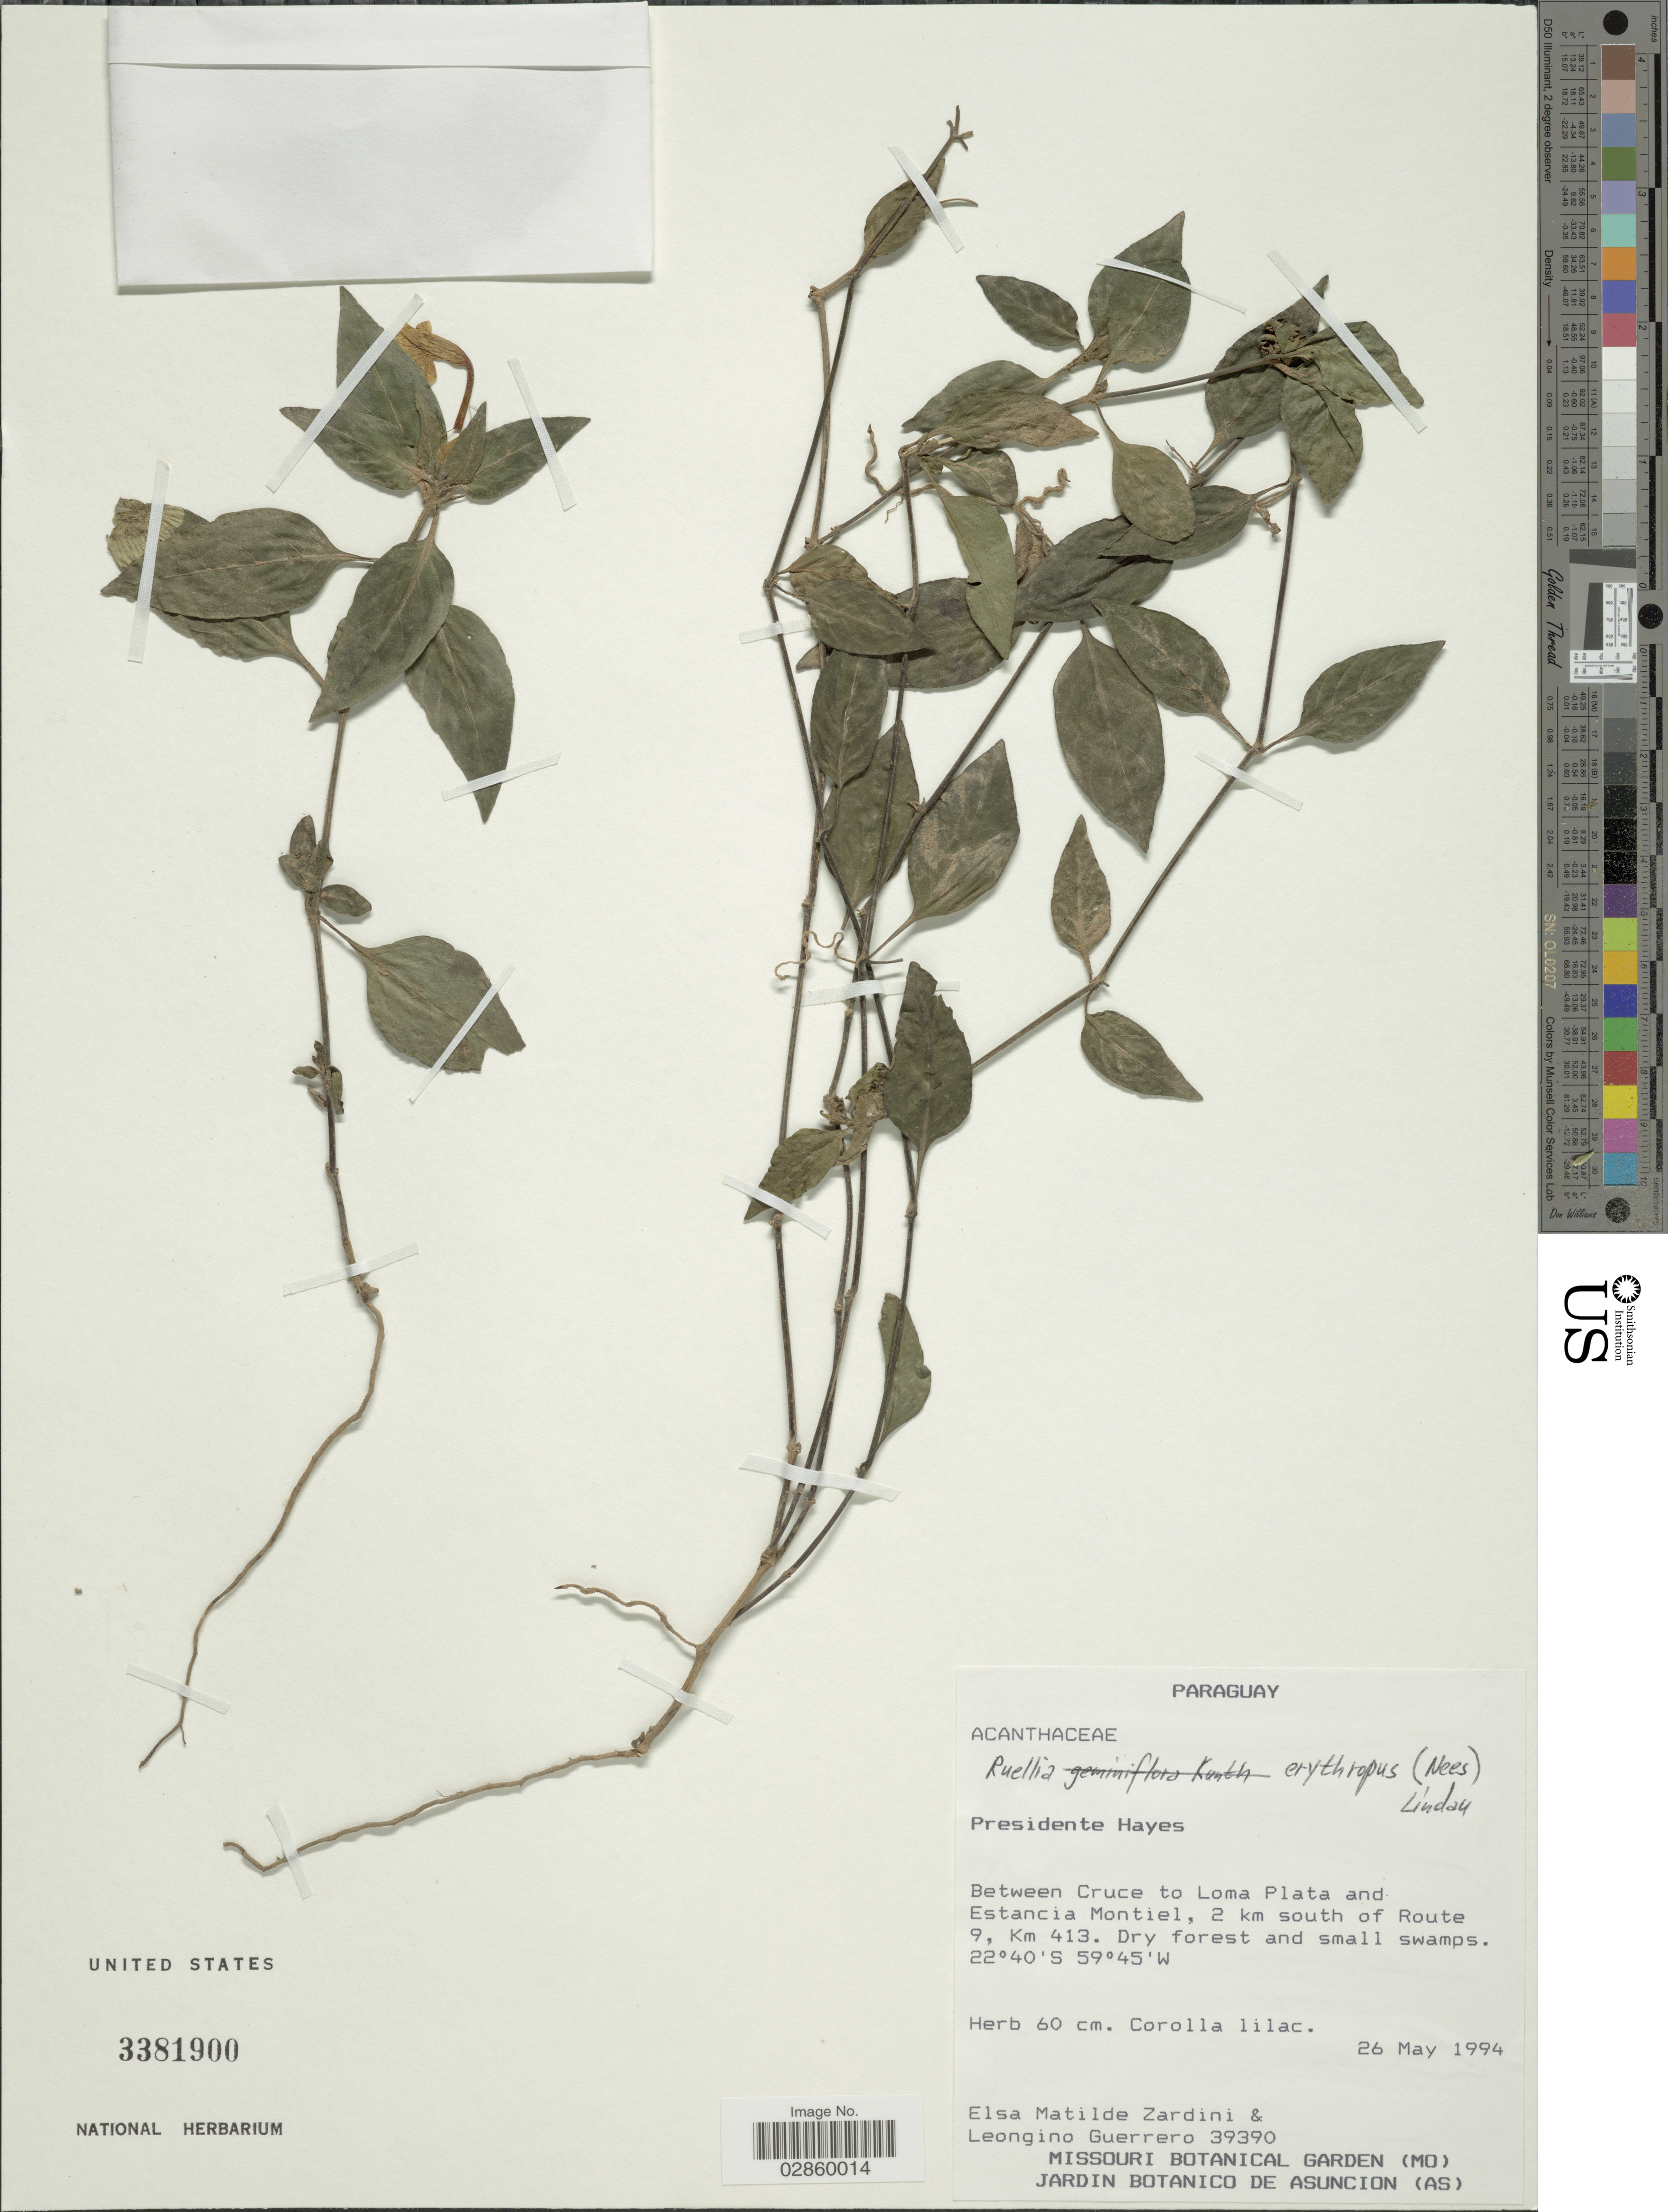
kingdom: Plantae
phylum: Tracheophyta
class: Magnoliopsida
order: Lamiales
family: Acanthaceae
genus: Ruellia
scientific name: Ruellia erythropus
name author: (Nees) Lindau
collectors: E. M. Zardini & L. Guerrero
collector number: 39390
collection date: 1994-05-26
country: Paraguay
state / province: Presidente Hayes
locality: Presidente Hayes, Between Cruce to Loma Plata and Estancia Montiel, 2 km south of Route 9, Km 413.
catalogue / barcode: US 3381900